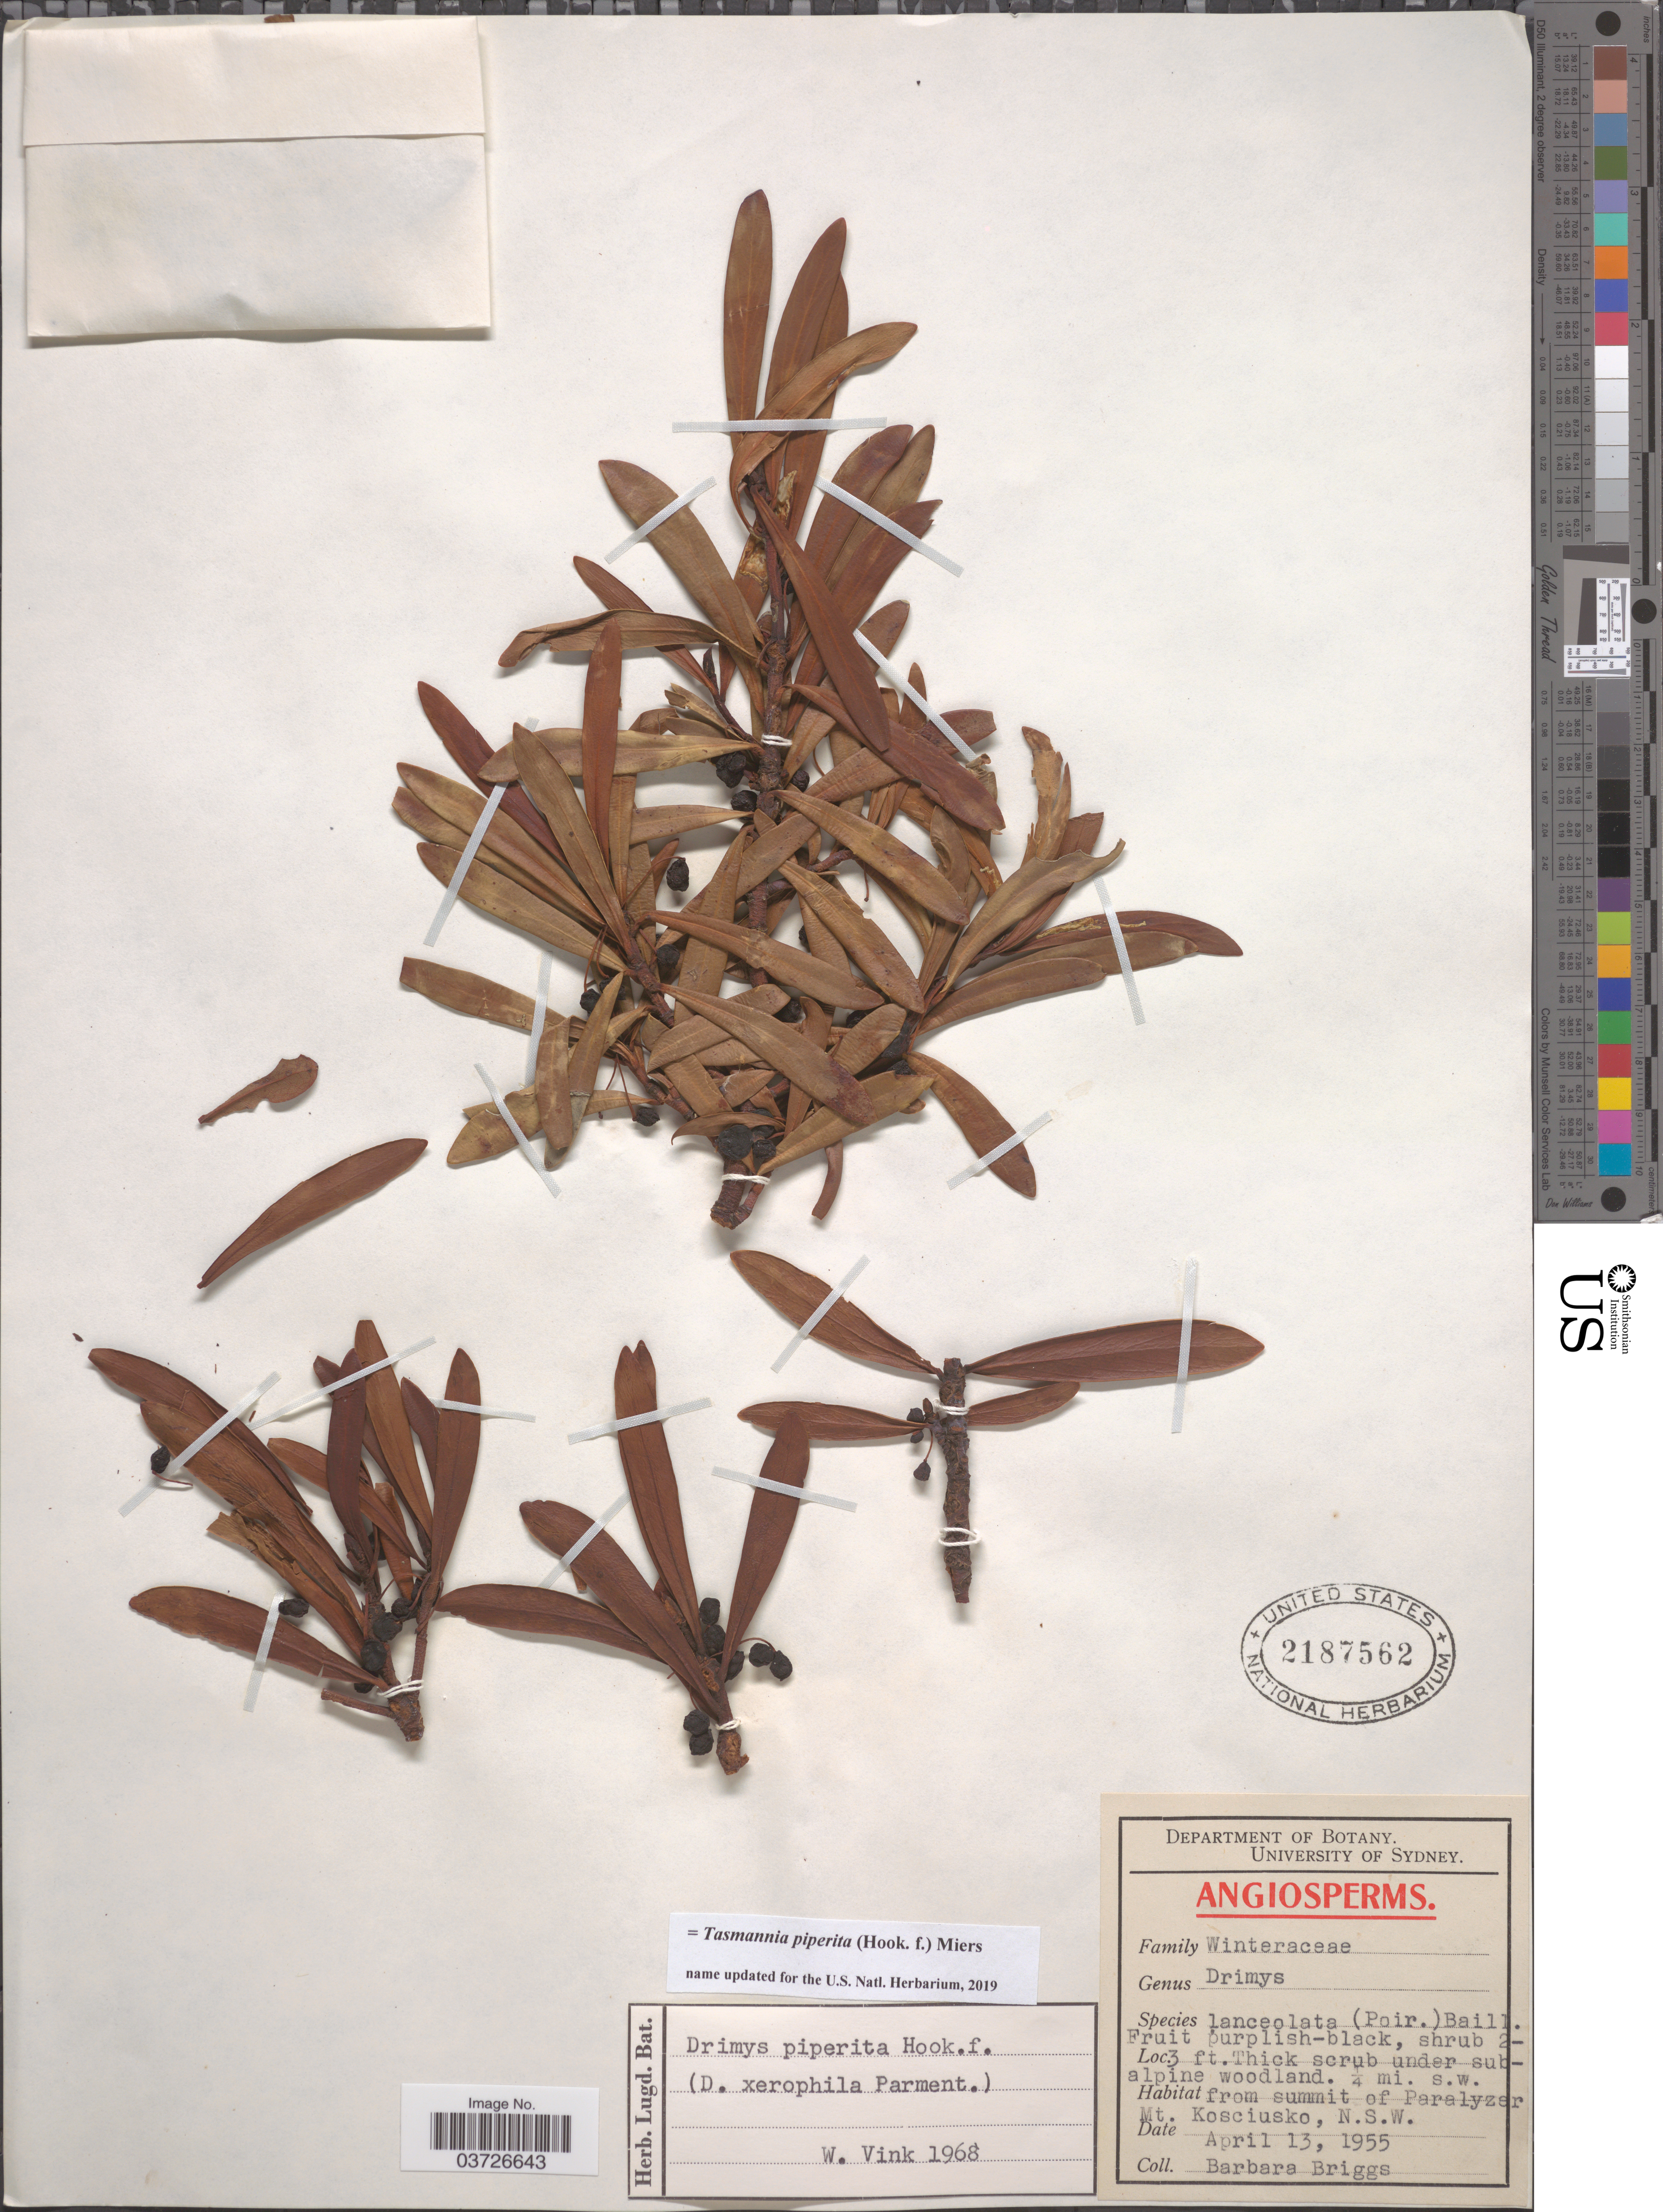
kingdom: Plantae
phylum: Tracheophyta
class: Magnoliopsida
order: Canellales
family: Winteraceae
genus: Tasmannia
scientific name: Tasmannia piperita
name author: (Hook. f.) Miers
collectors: B. Briggs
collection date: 1955-04-13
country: Australia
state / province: New South Wales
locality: ¼ mi. s.w. from summit of Paralyzer Mt. Kosciusko.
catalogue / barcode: US 2187562